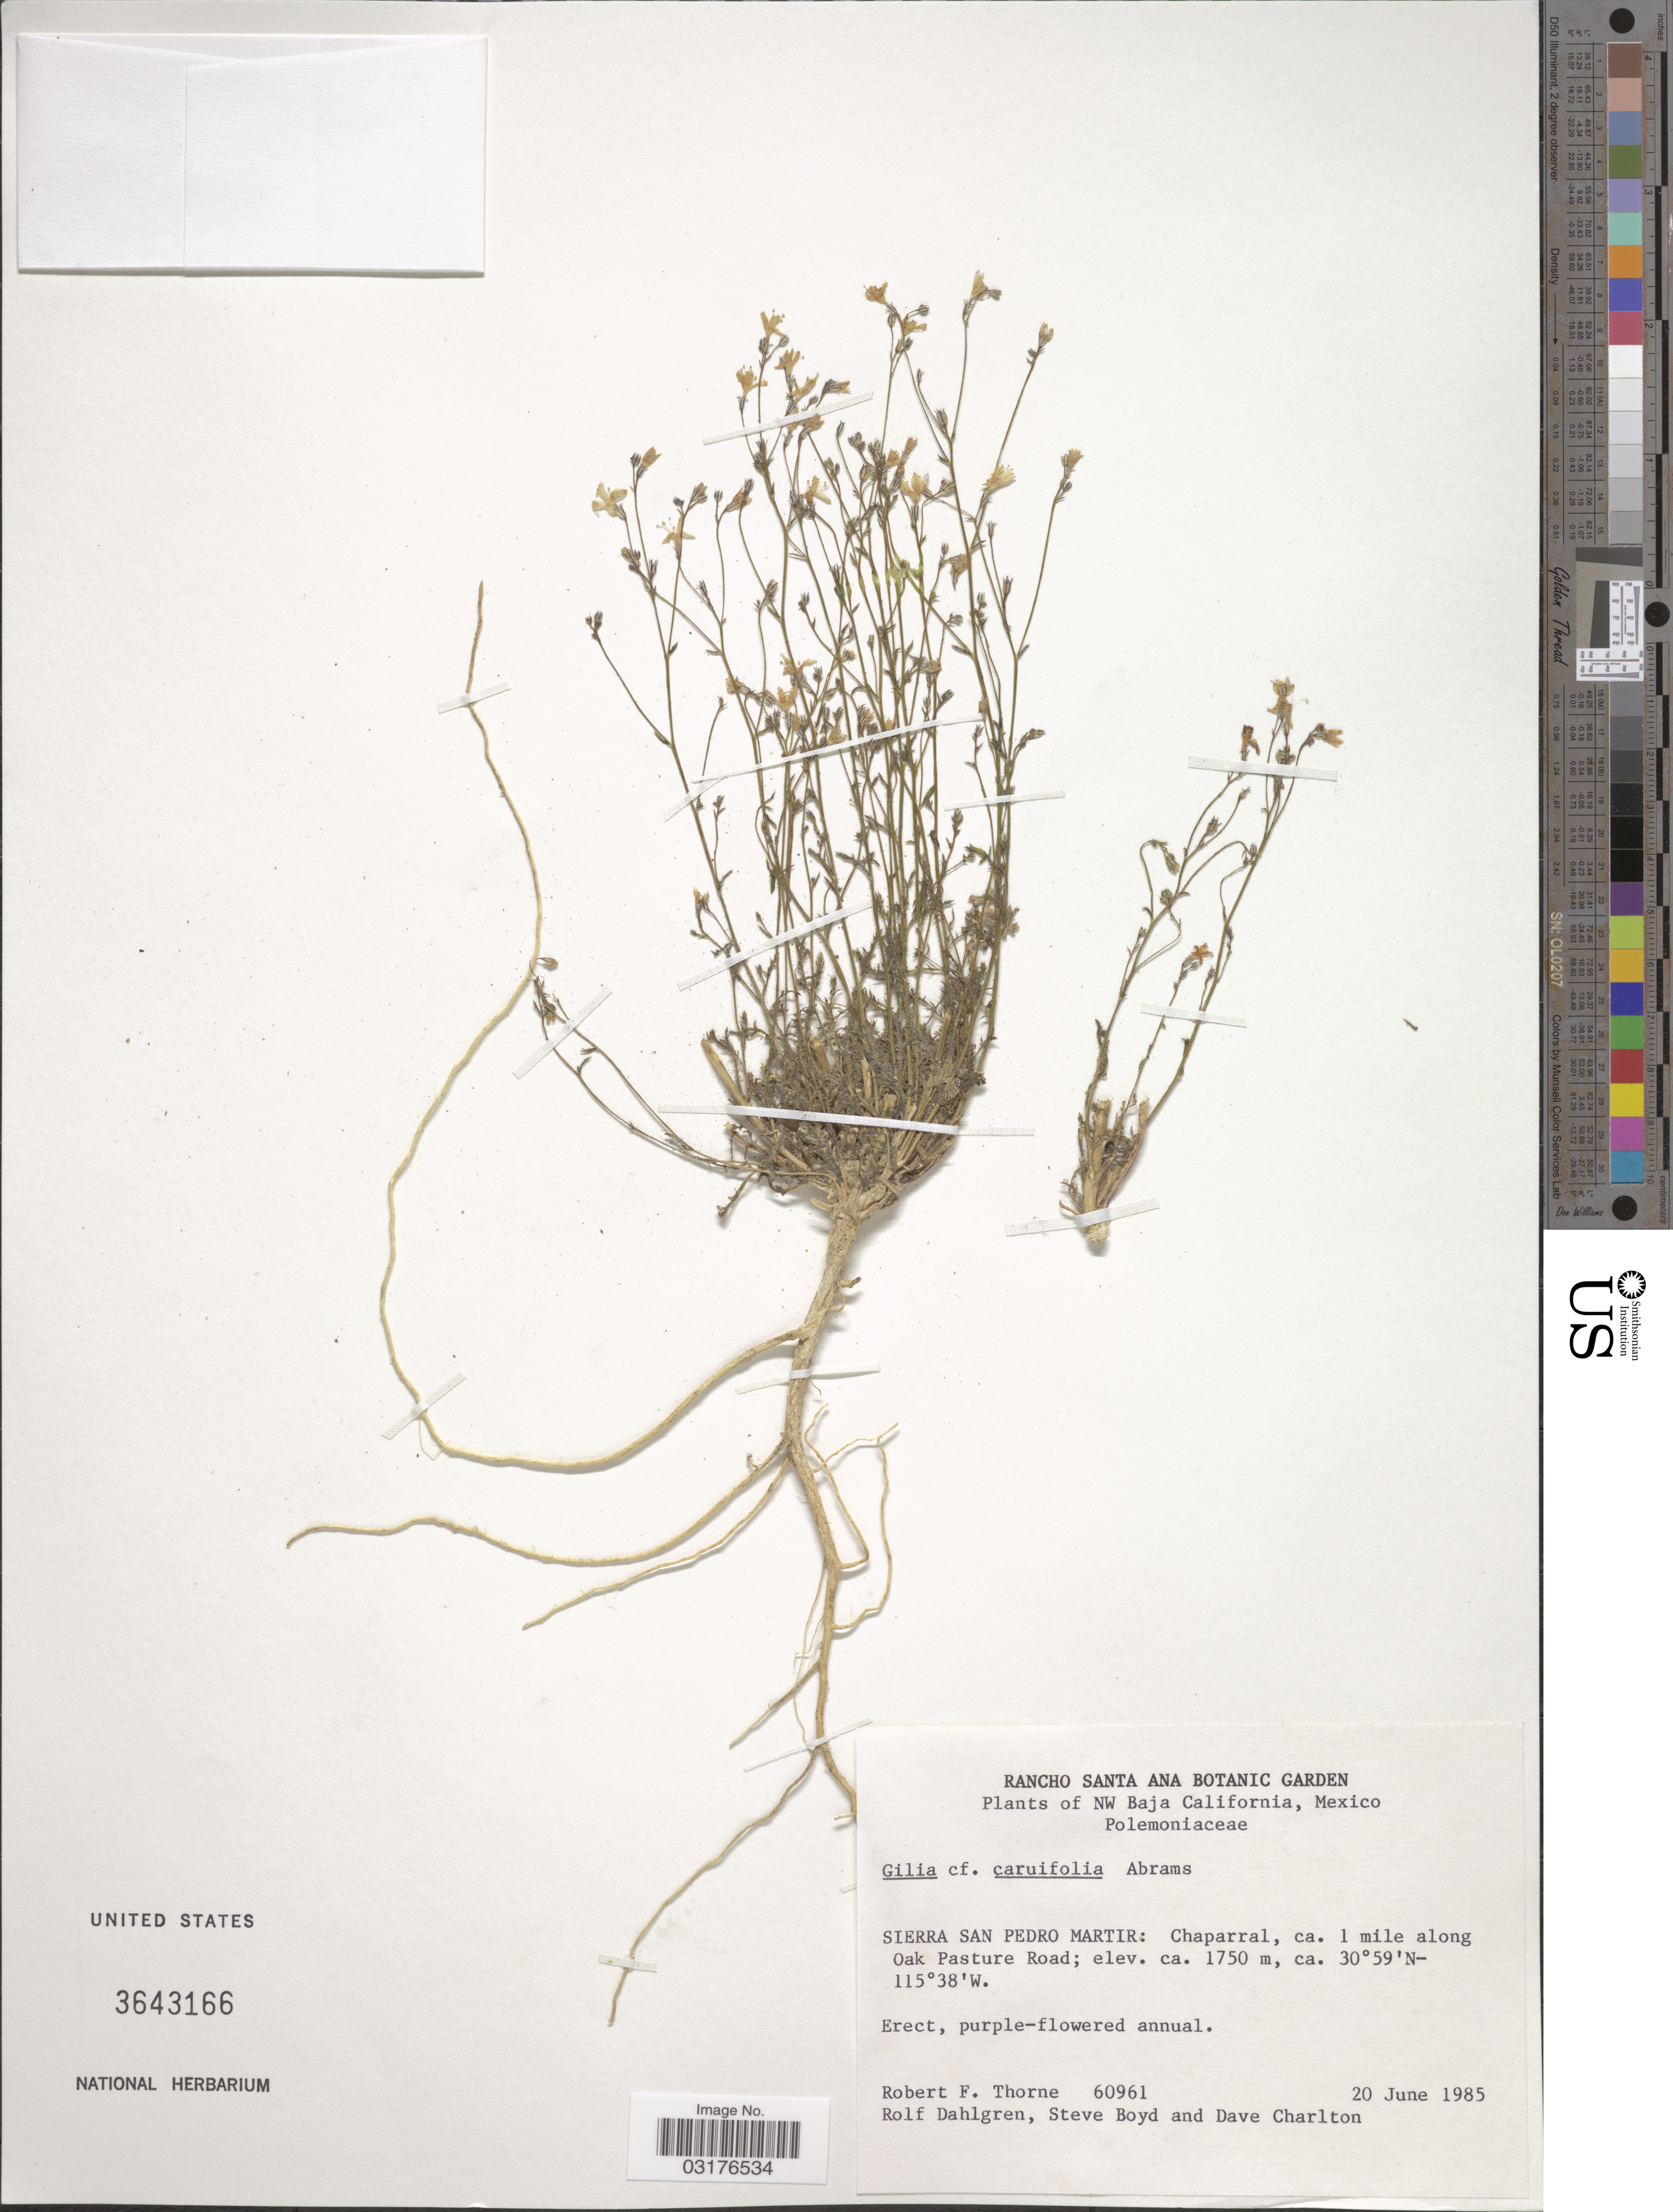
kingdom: Plantae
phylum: Tracheophyta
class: Magnoliopsida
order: Ericales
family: Polemoniaceae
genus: Saltugilia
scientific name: Saltugilia caruifolia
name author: (Abrams) L.A. Johnson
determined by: Strong, Mark T., (BOT), Smithsonian Institution - National Museum of Natural History (UNITED STATES)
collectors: R. F. Thorne, R. Dahlgren, S. Boyd & D. Charlton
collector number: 60961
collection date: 1985-06-20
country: Mexico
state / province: Baja California Norte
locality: NW Baja California. Sierra San Pedro Martir: Chaparral, ca. 1 mile along Oak Pasture Road.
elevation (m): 1750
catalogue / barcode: US 3643166